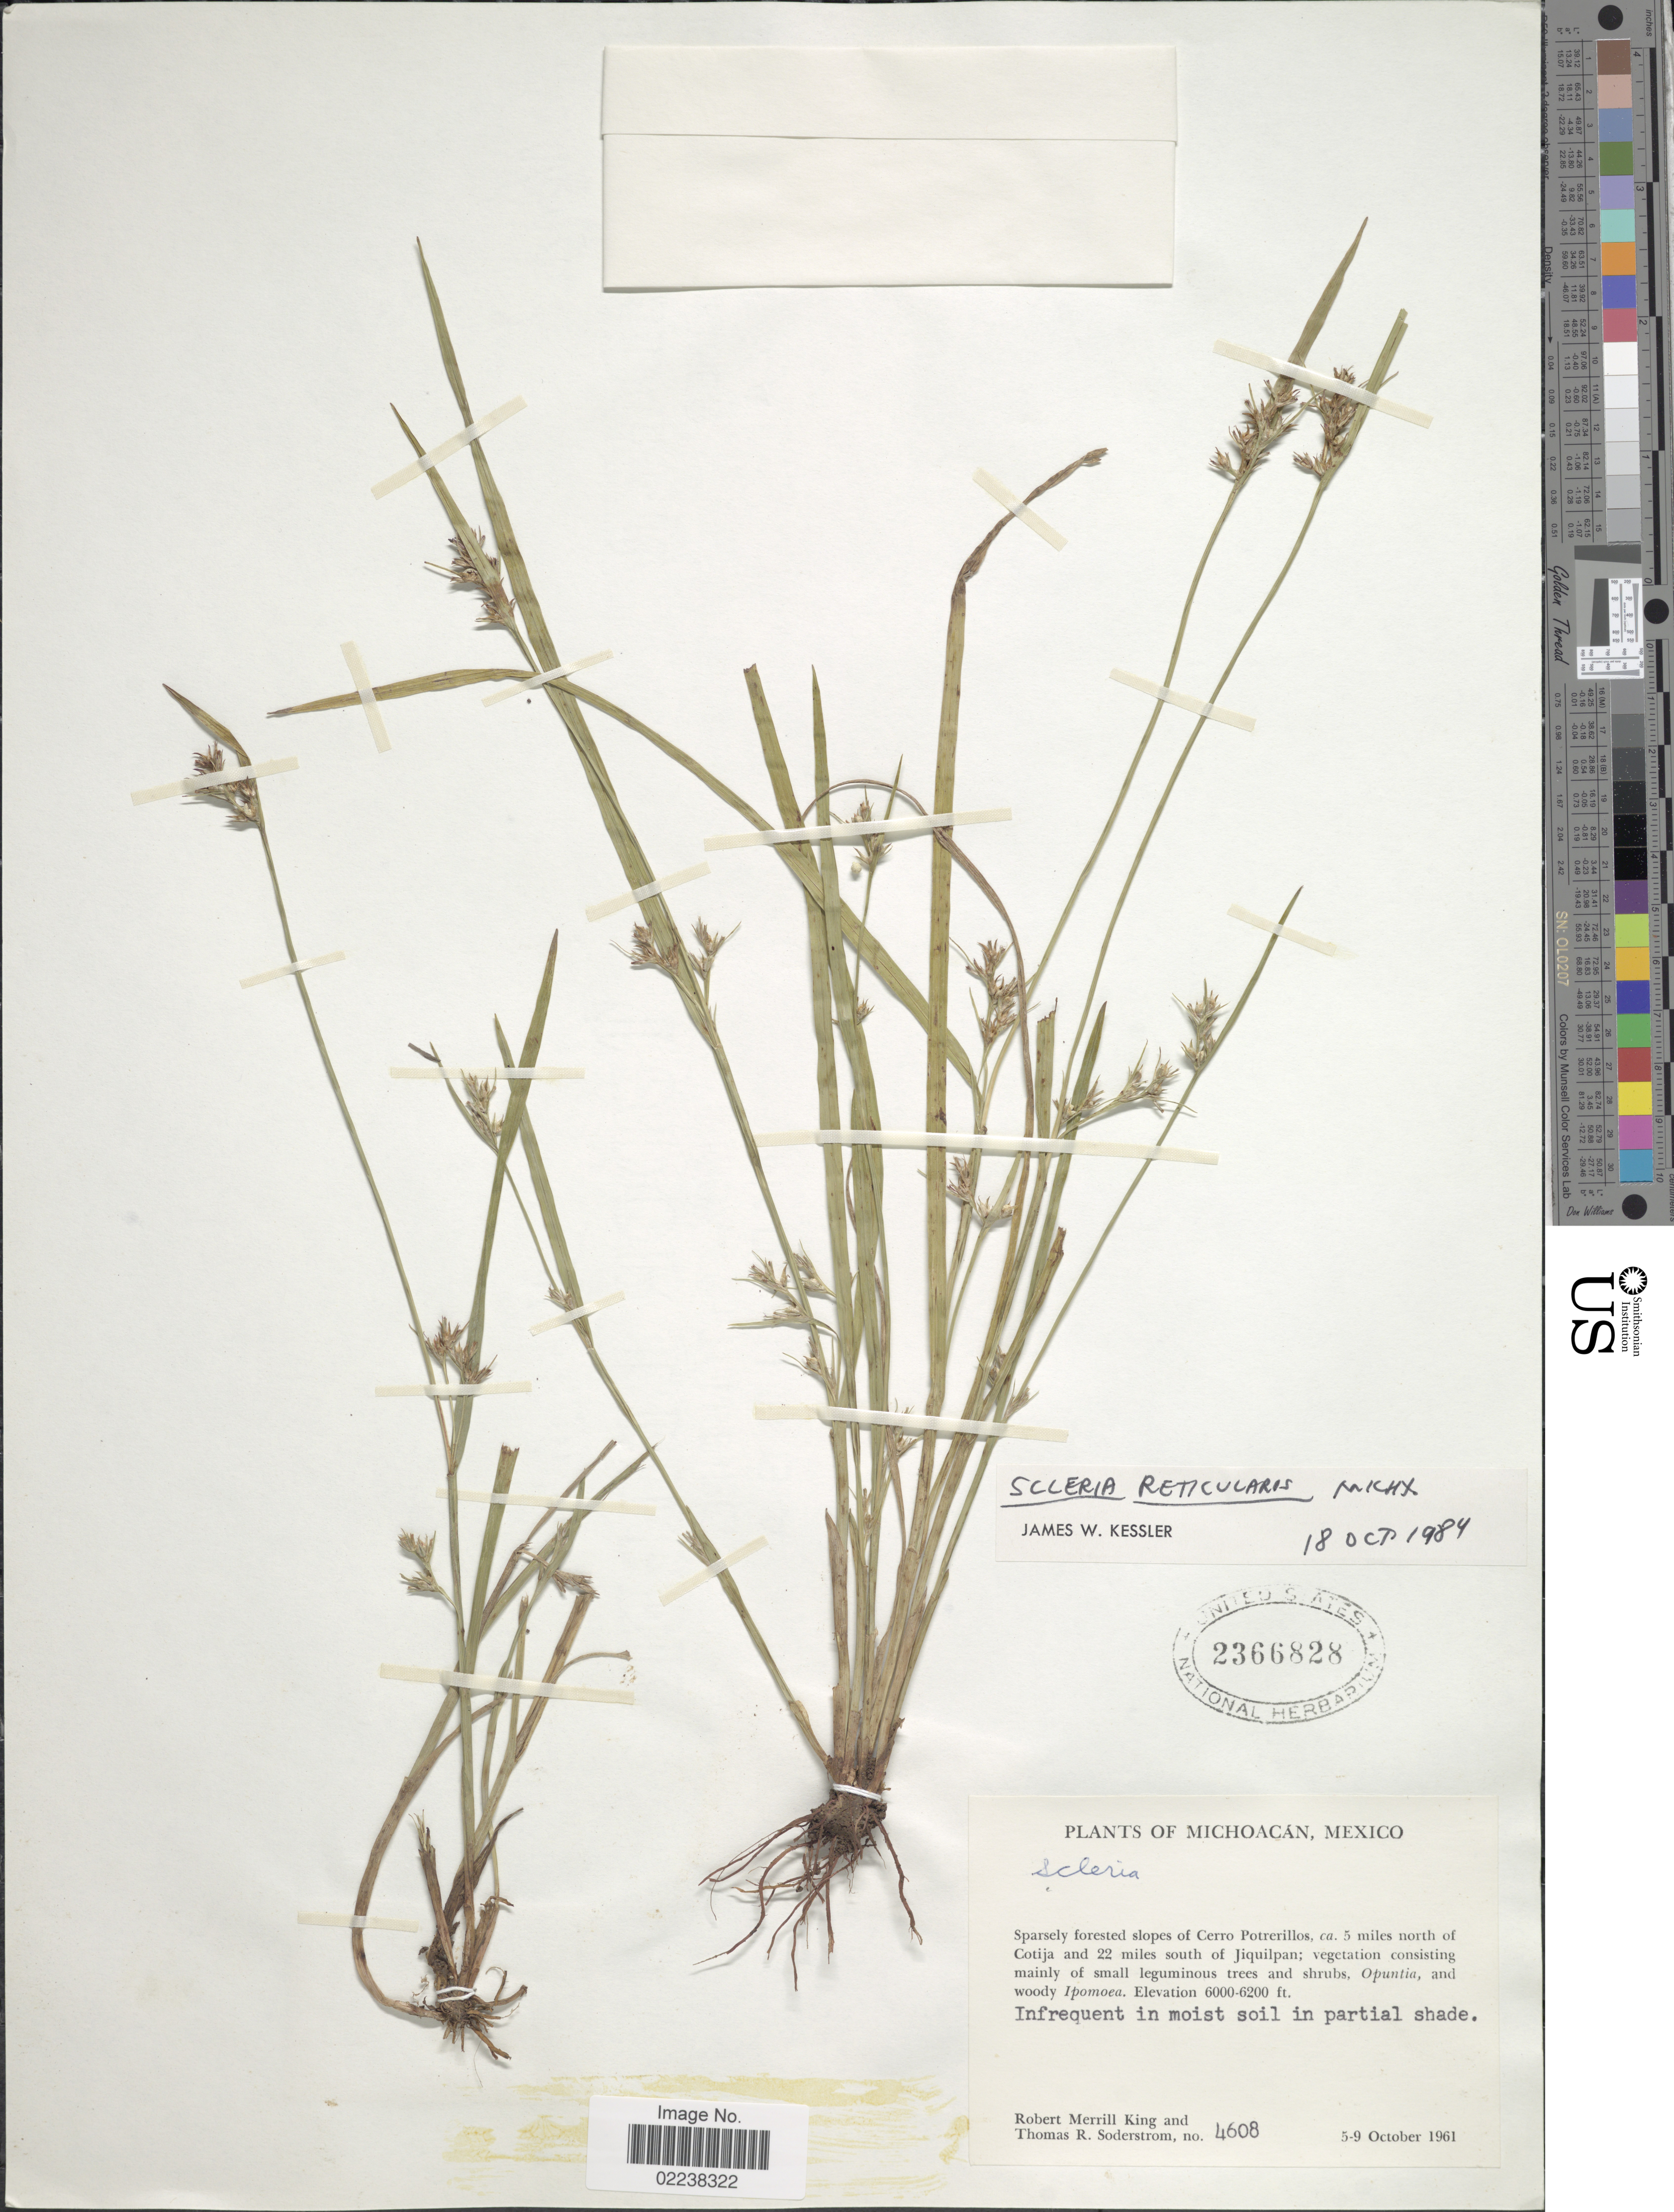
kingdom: Plantae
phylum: Tracheophyta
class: Liliopsida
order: Poales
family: Cyperaceae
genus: Scleria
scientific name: Scleria muehlenbergii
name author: Steud.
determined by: Strong, Mark T., (BOT), Smithsonian Institution - National Museum of Natural History (UNITED STATES)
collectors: R. M. King & T. R. Soderstrom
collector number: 4608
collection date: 1961-10-05/1961-10-09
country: Mexico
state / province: Michoacán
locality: Ca. 5 miles north of Cotija and 22 miles south of Juquilpan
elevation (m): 1829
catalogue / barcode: US 2366828